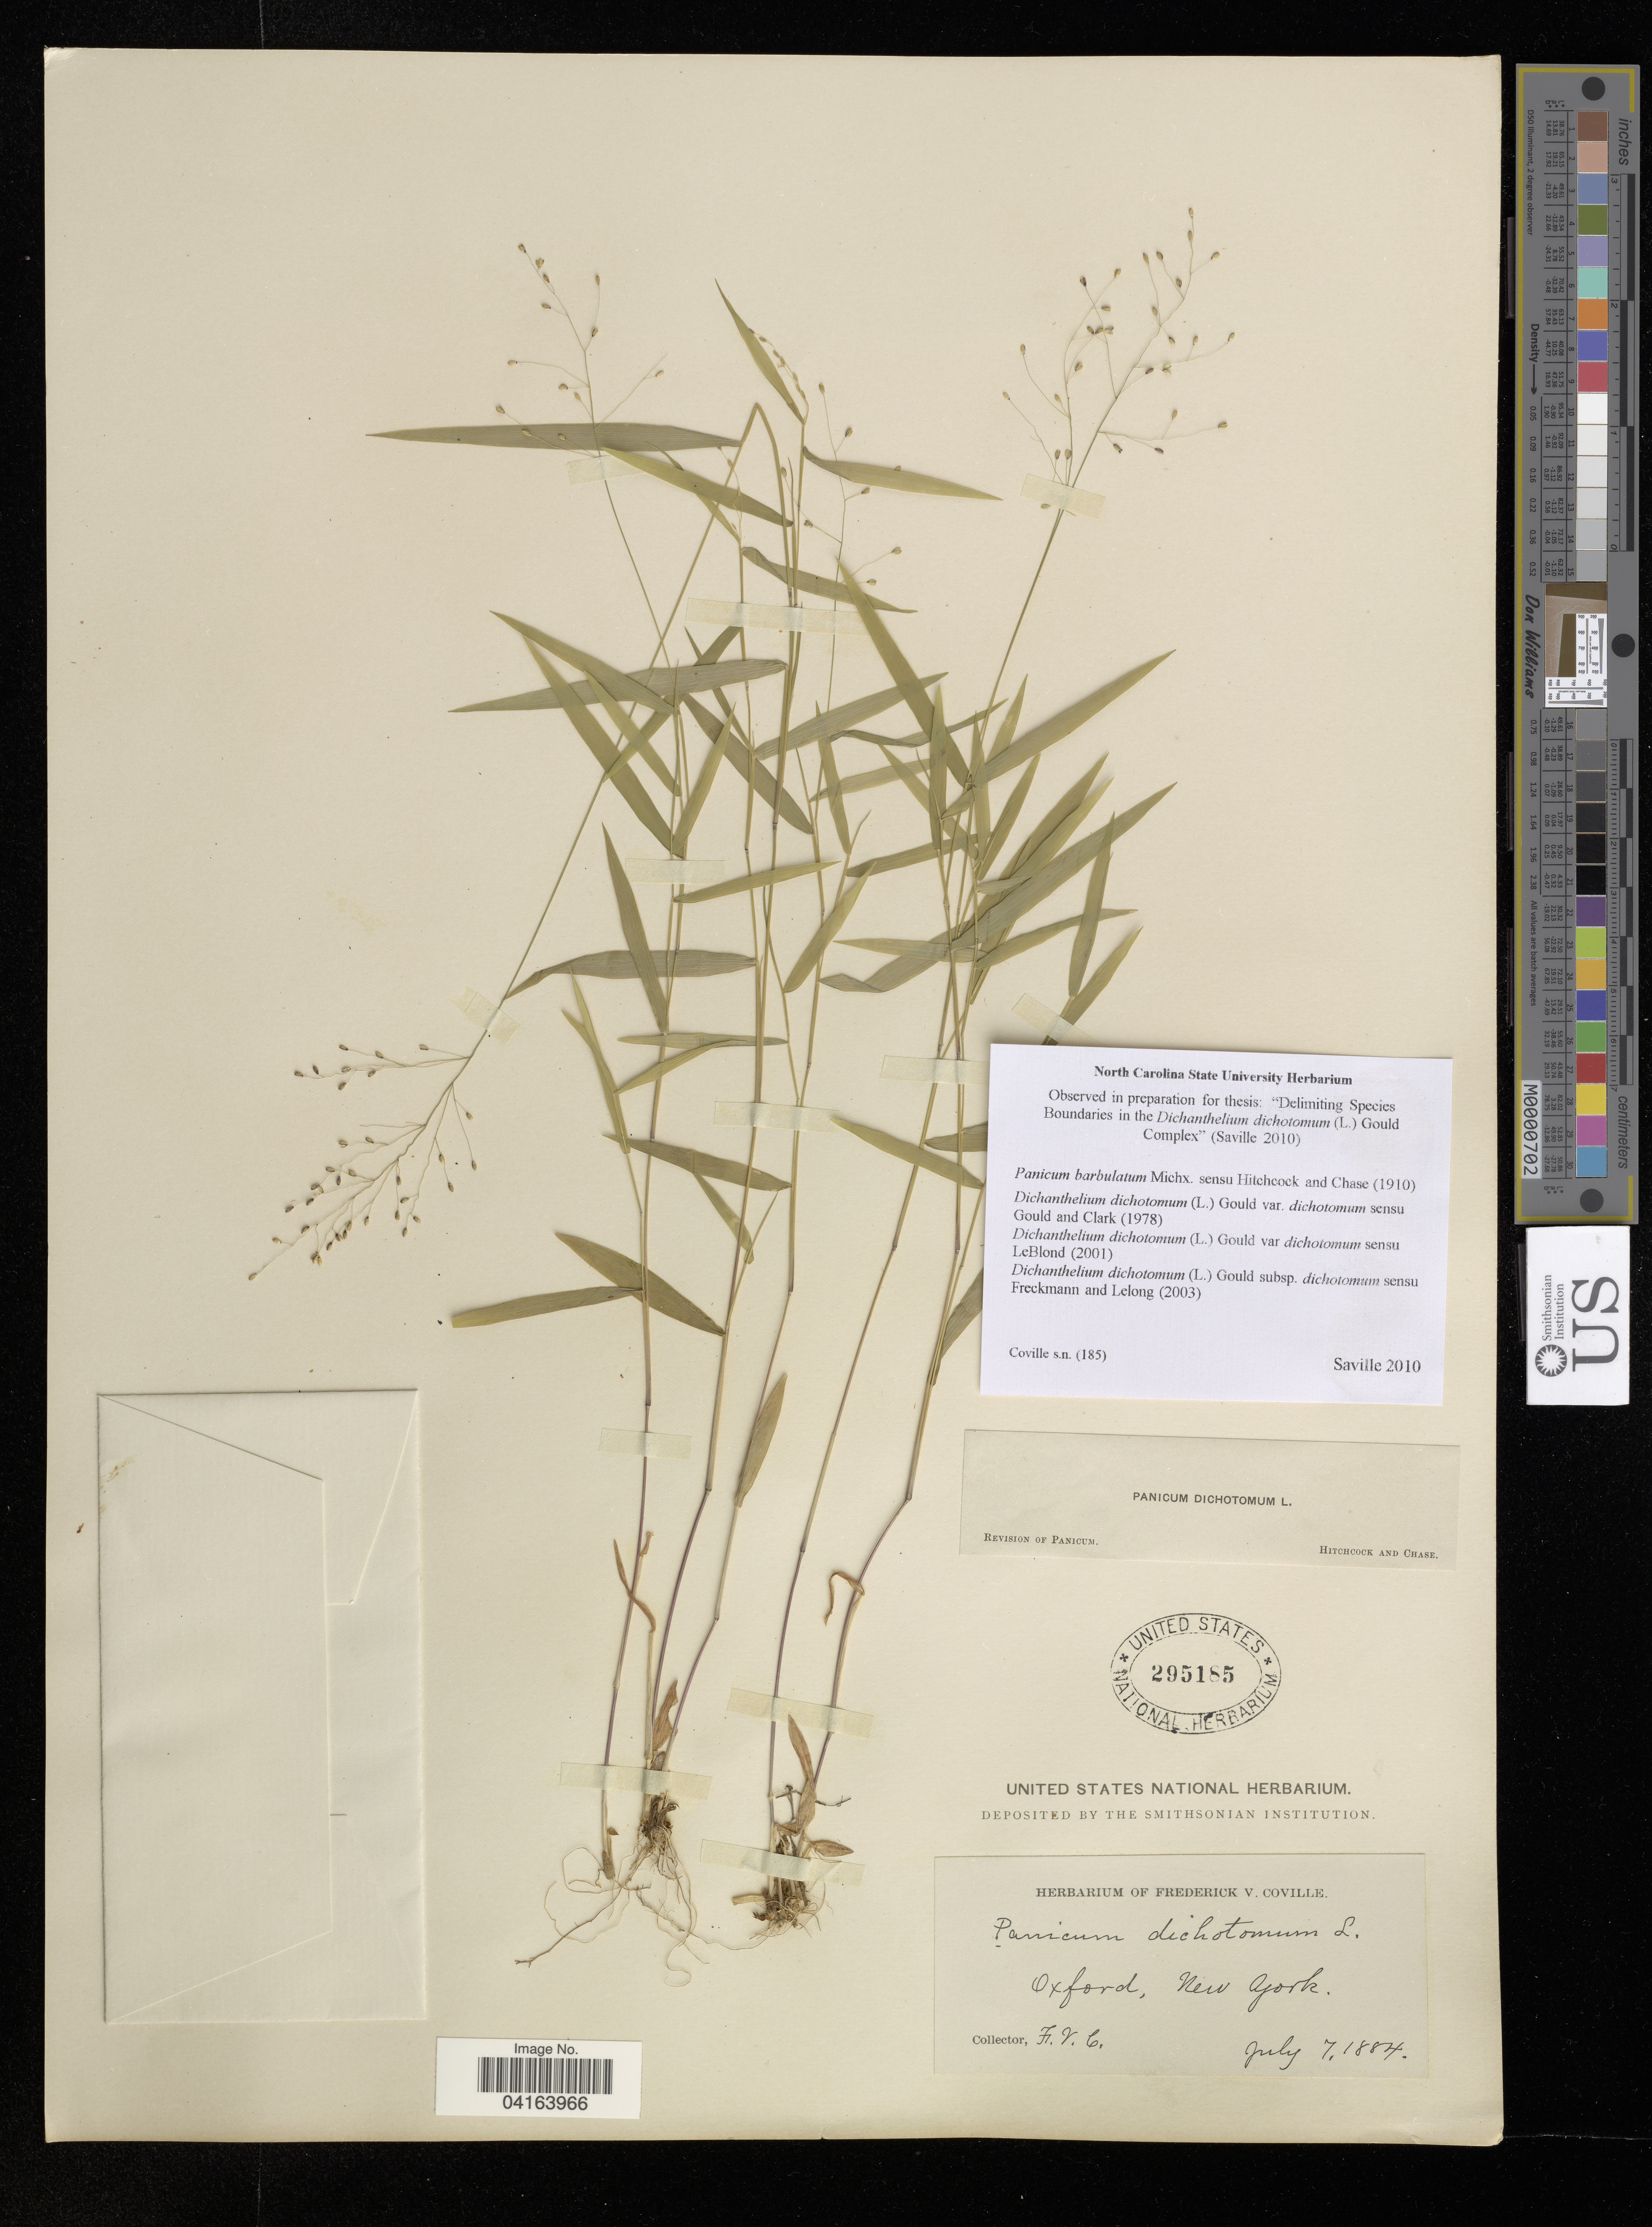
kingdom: Plantae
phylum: Tracheophyta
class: Liliopsida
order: Poales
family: Poaceae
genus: Dichanthelium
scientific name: Dichanthelium dichotomum subsp. dichotomum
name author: (L.) Gould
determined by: Saville, A. C., (NCSC), North Carolina State University (UNITED STATES)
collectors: F. V. C.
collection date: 1884-07-07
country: United States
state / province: New York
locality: Oxford.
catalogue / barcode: US 295185